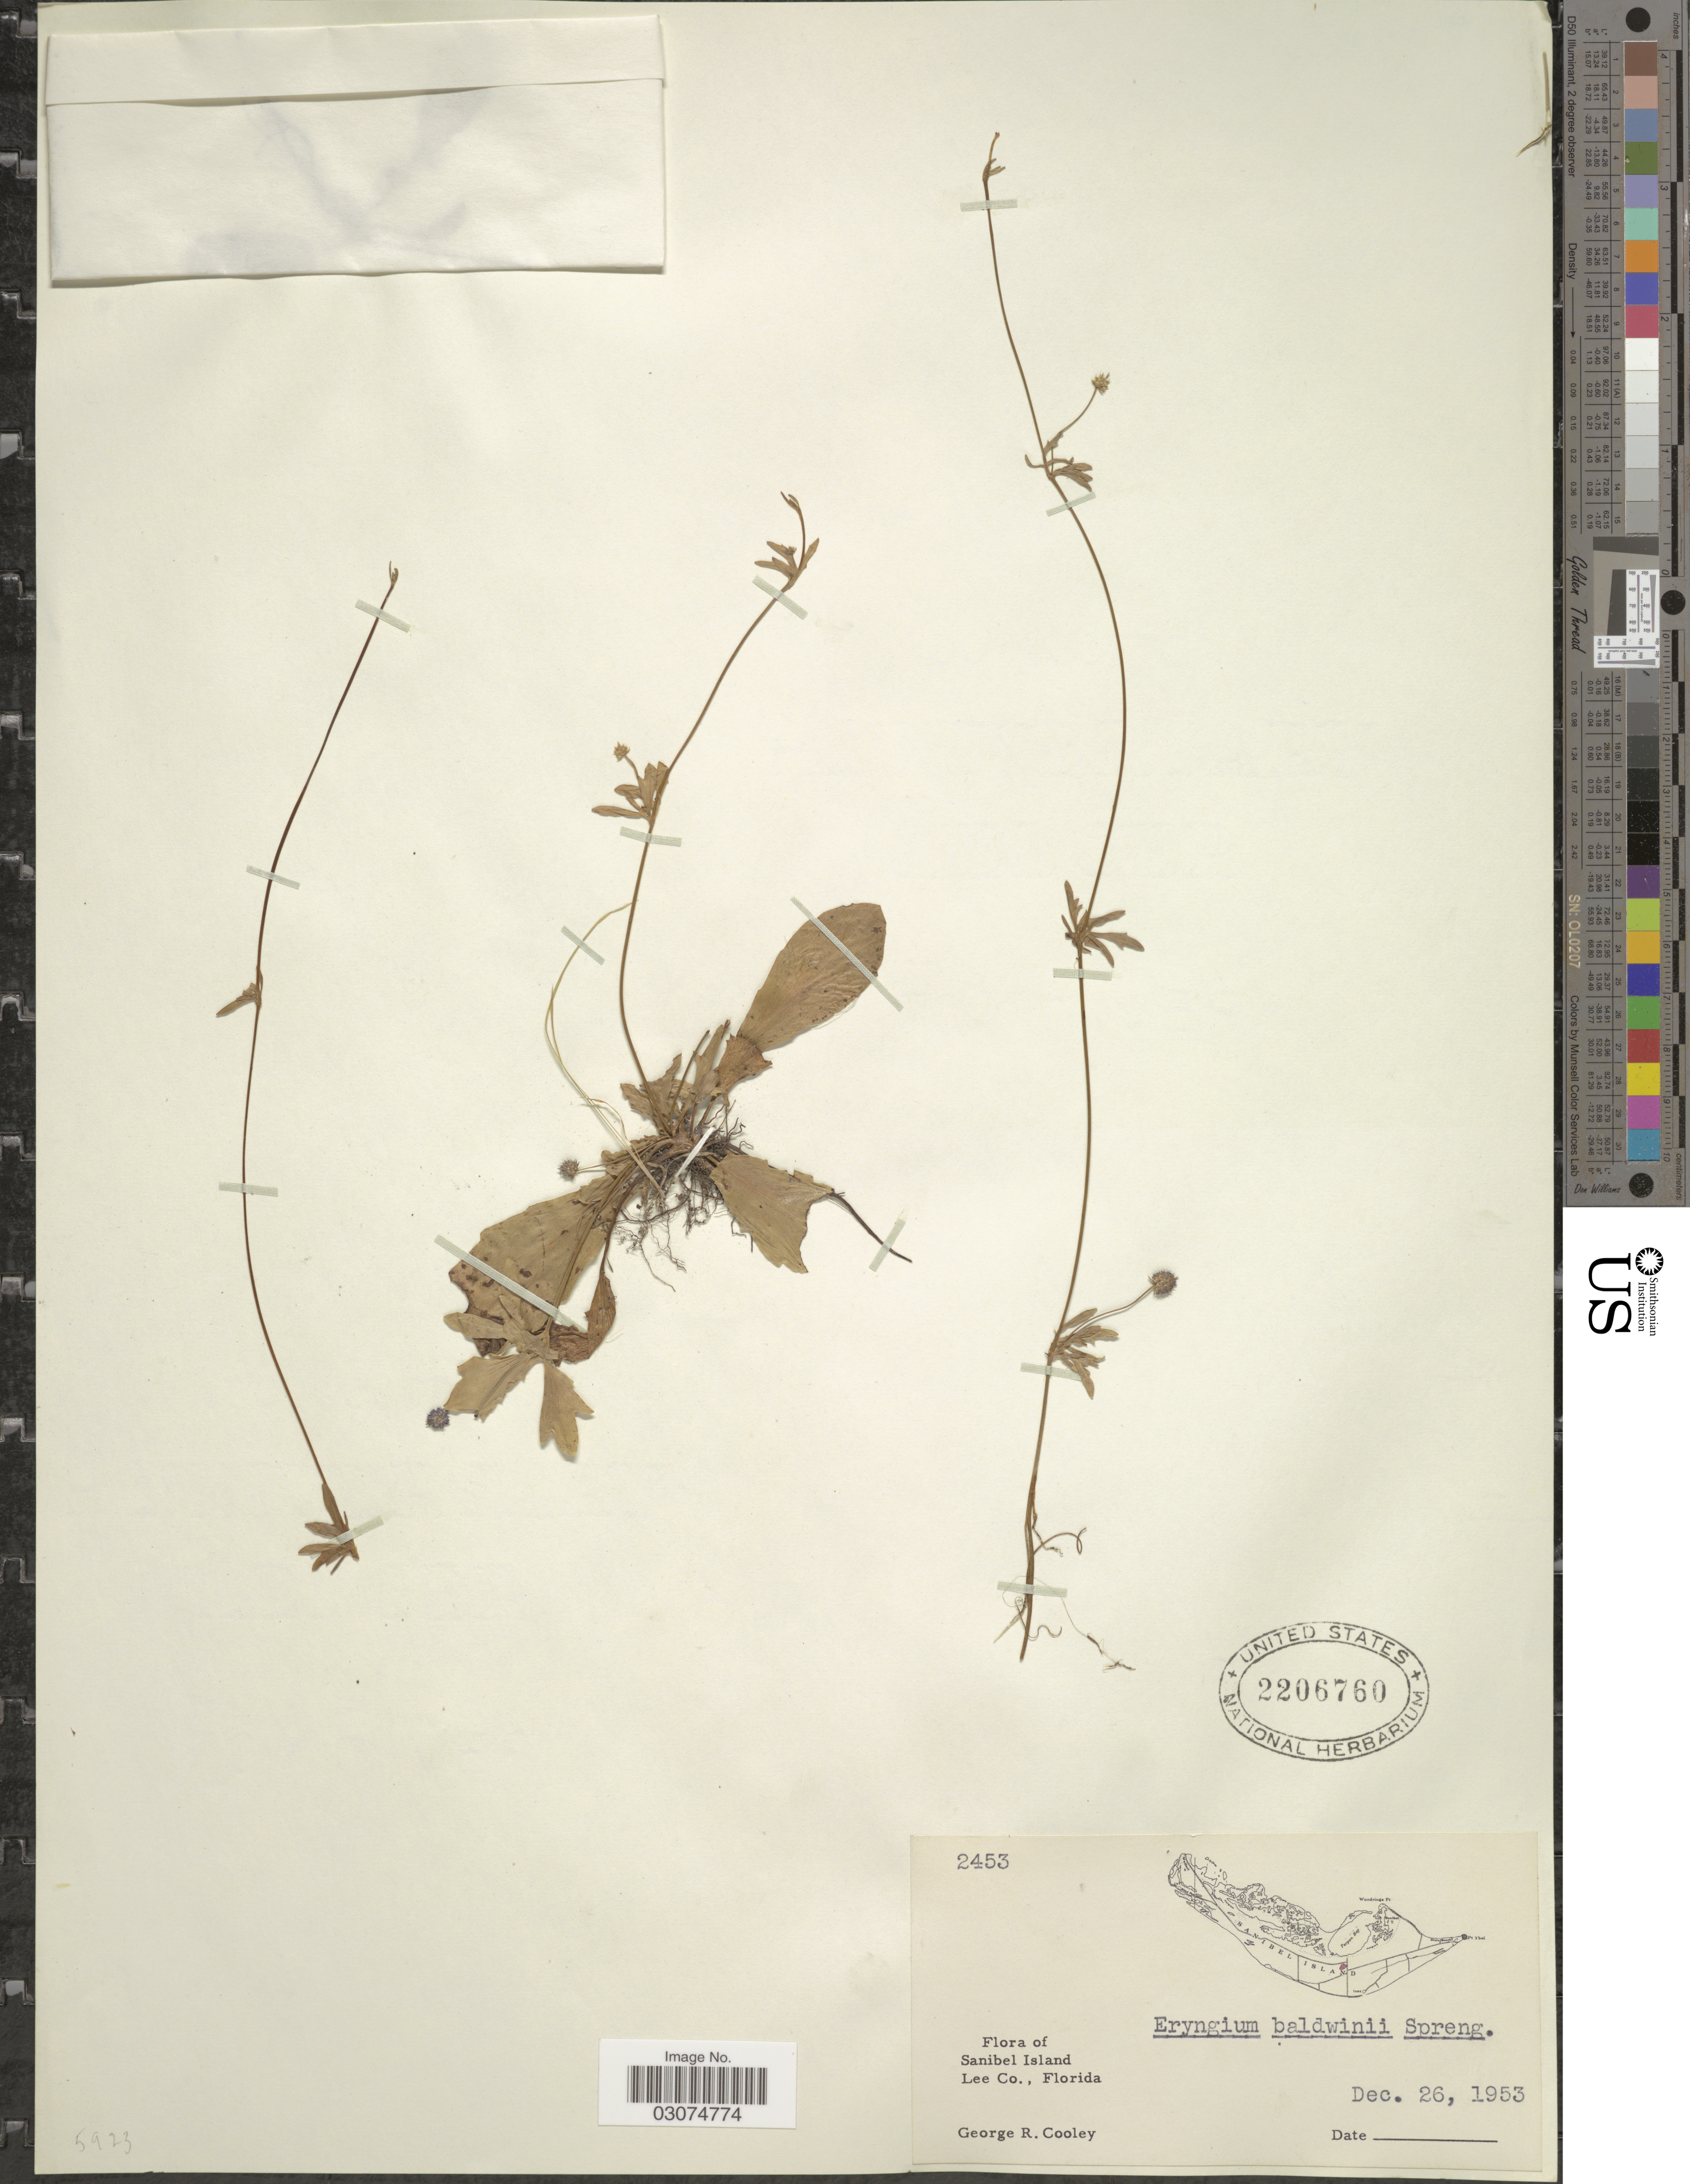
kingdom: Plantae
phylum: Tracheophyta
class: Magnoliopsida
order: Apiales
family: Apiaceae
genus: Eryngium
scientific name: Eryngium baldwinii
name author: Spreng.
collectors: G. R. Cooley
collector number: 2453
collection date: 1953-12-26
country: United States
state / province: Florida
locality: Sanibel Island. Lee Co.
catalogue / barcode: US 2206760